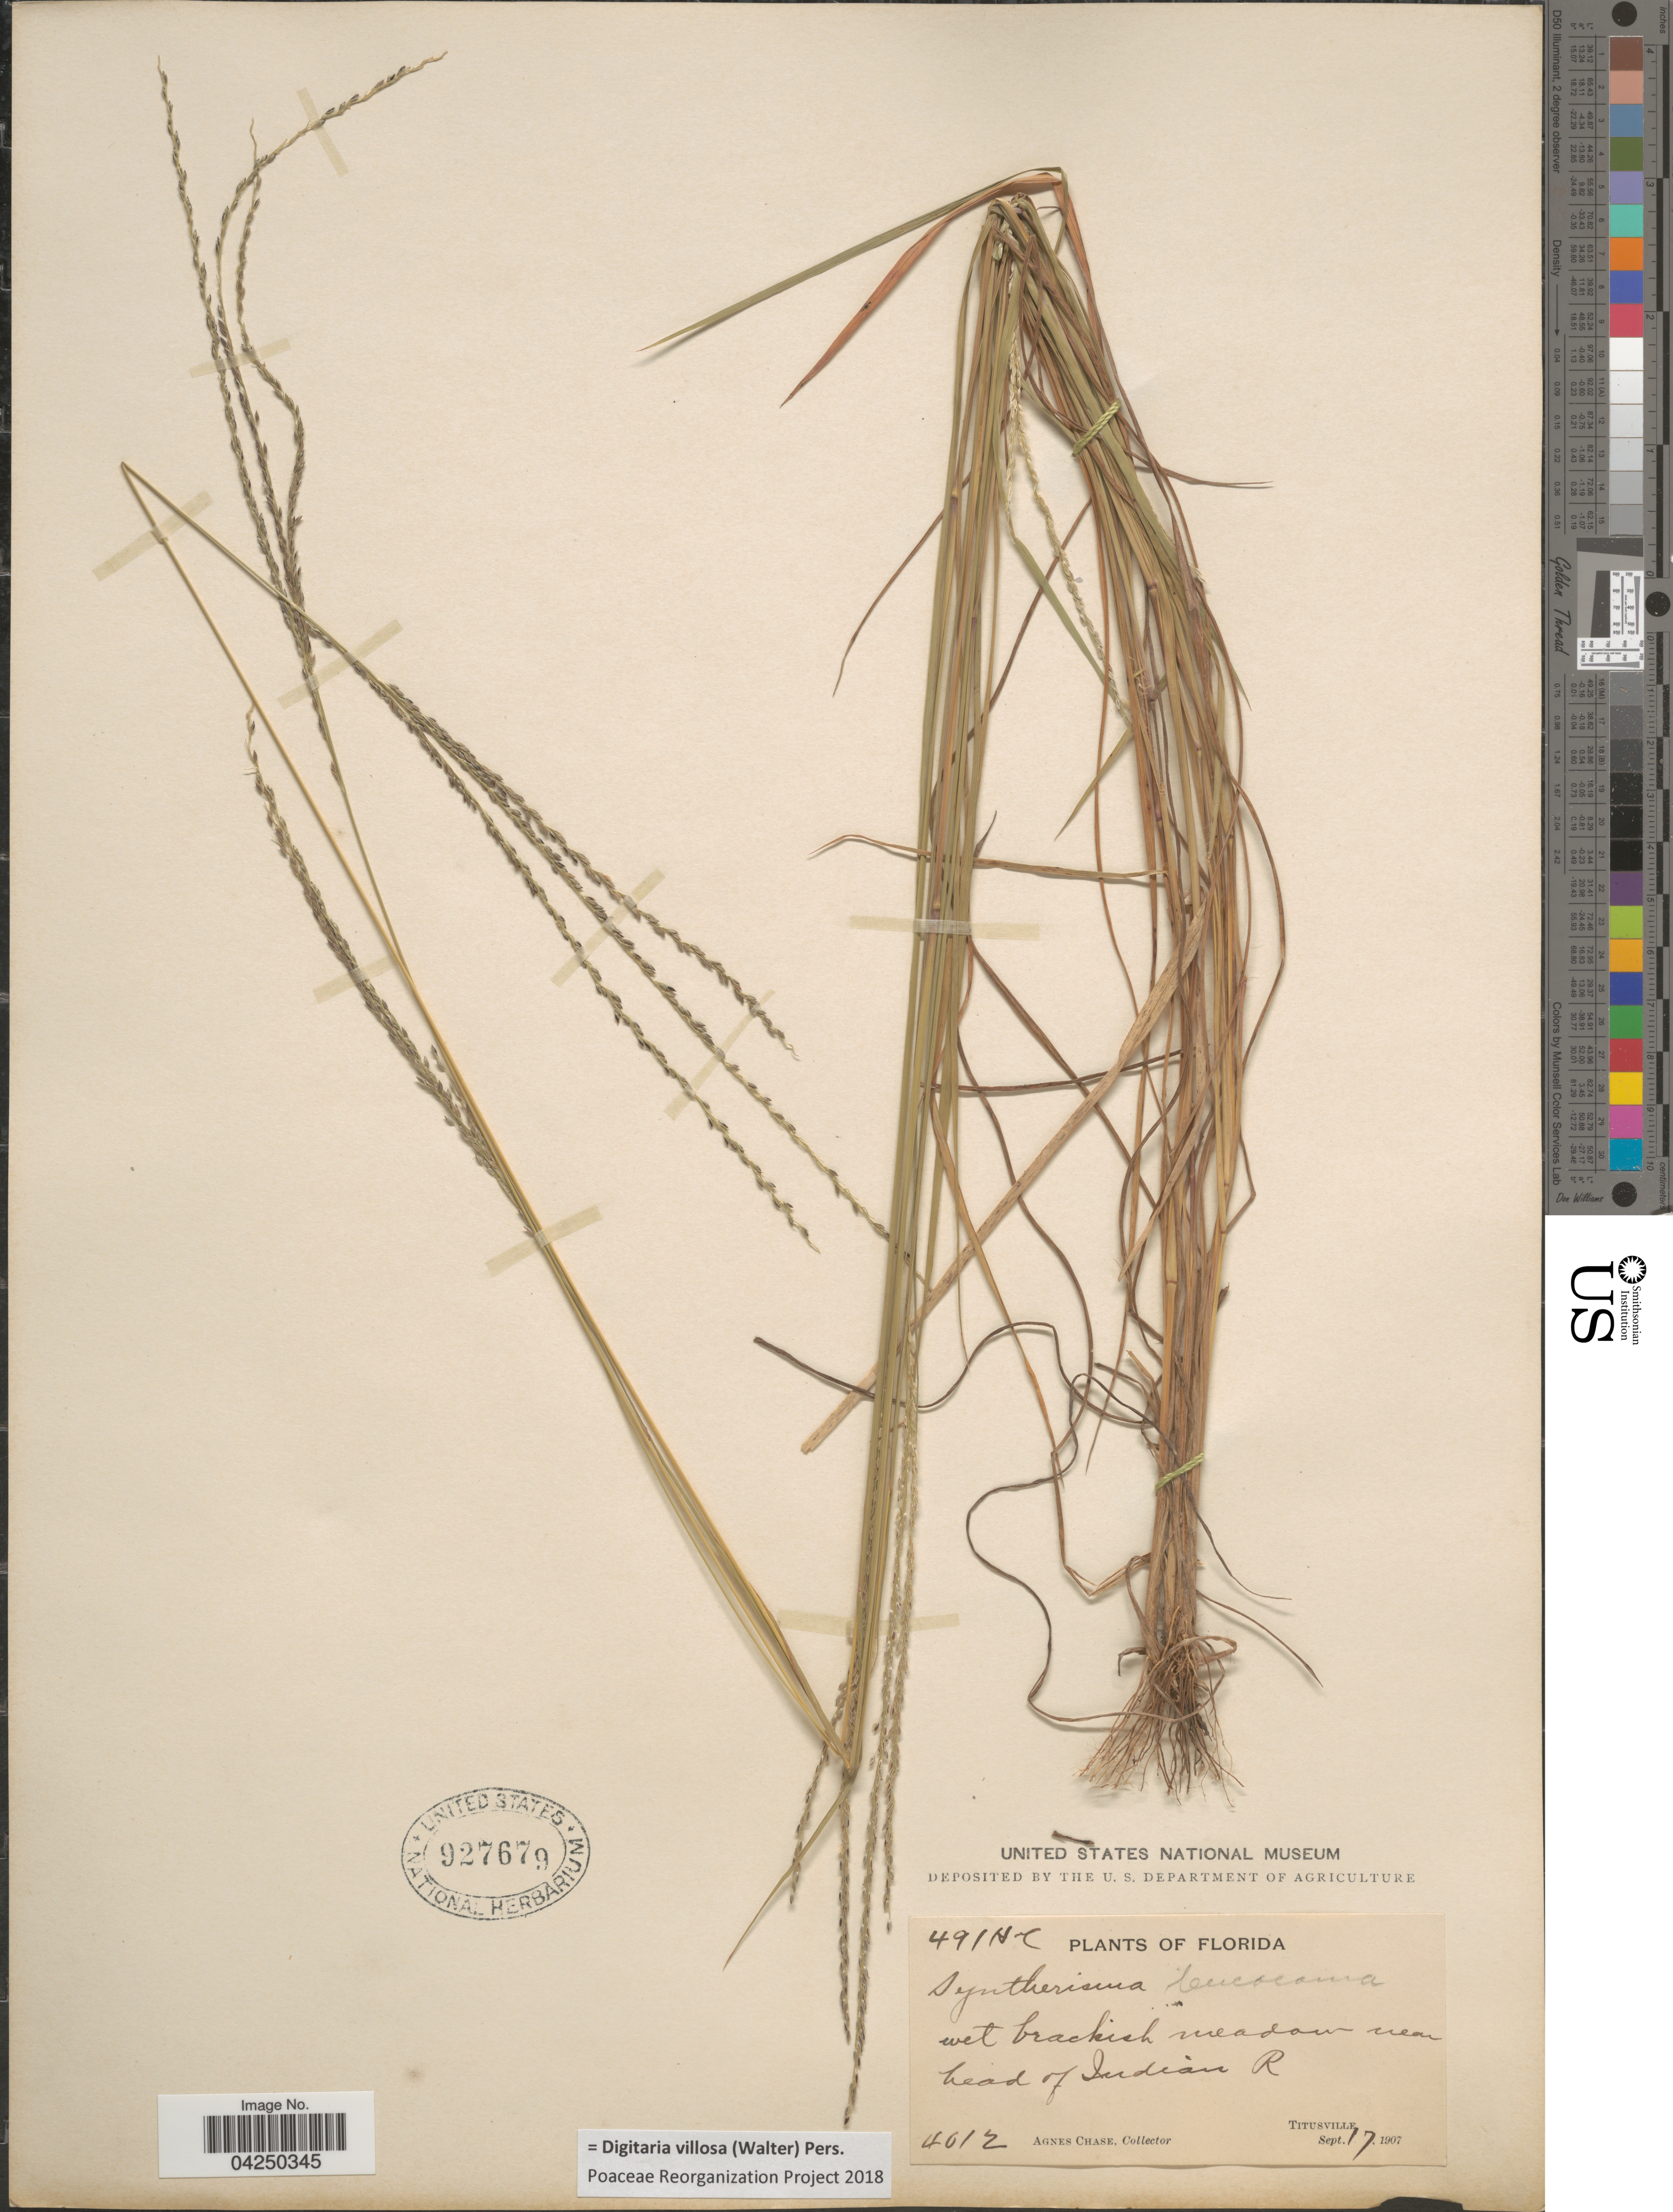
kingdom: Plantae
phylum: Tracheophyta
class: Liliopsida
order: Poales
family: Poaceae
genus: Digitaria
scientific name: Digitaria villosa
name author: (Walter) Pers.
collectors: A. Chase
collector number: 4612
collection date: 1907-09-17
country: United States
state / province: Florida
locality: Wet brackish meadow near head of Indian R. Titusville.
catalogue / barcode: US 927679